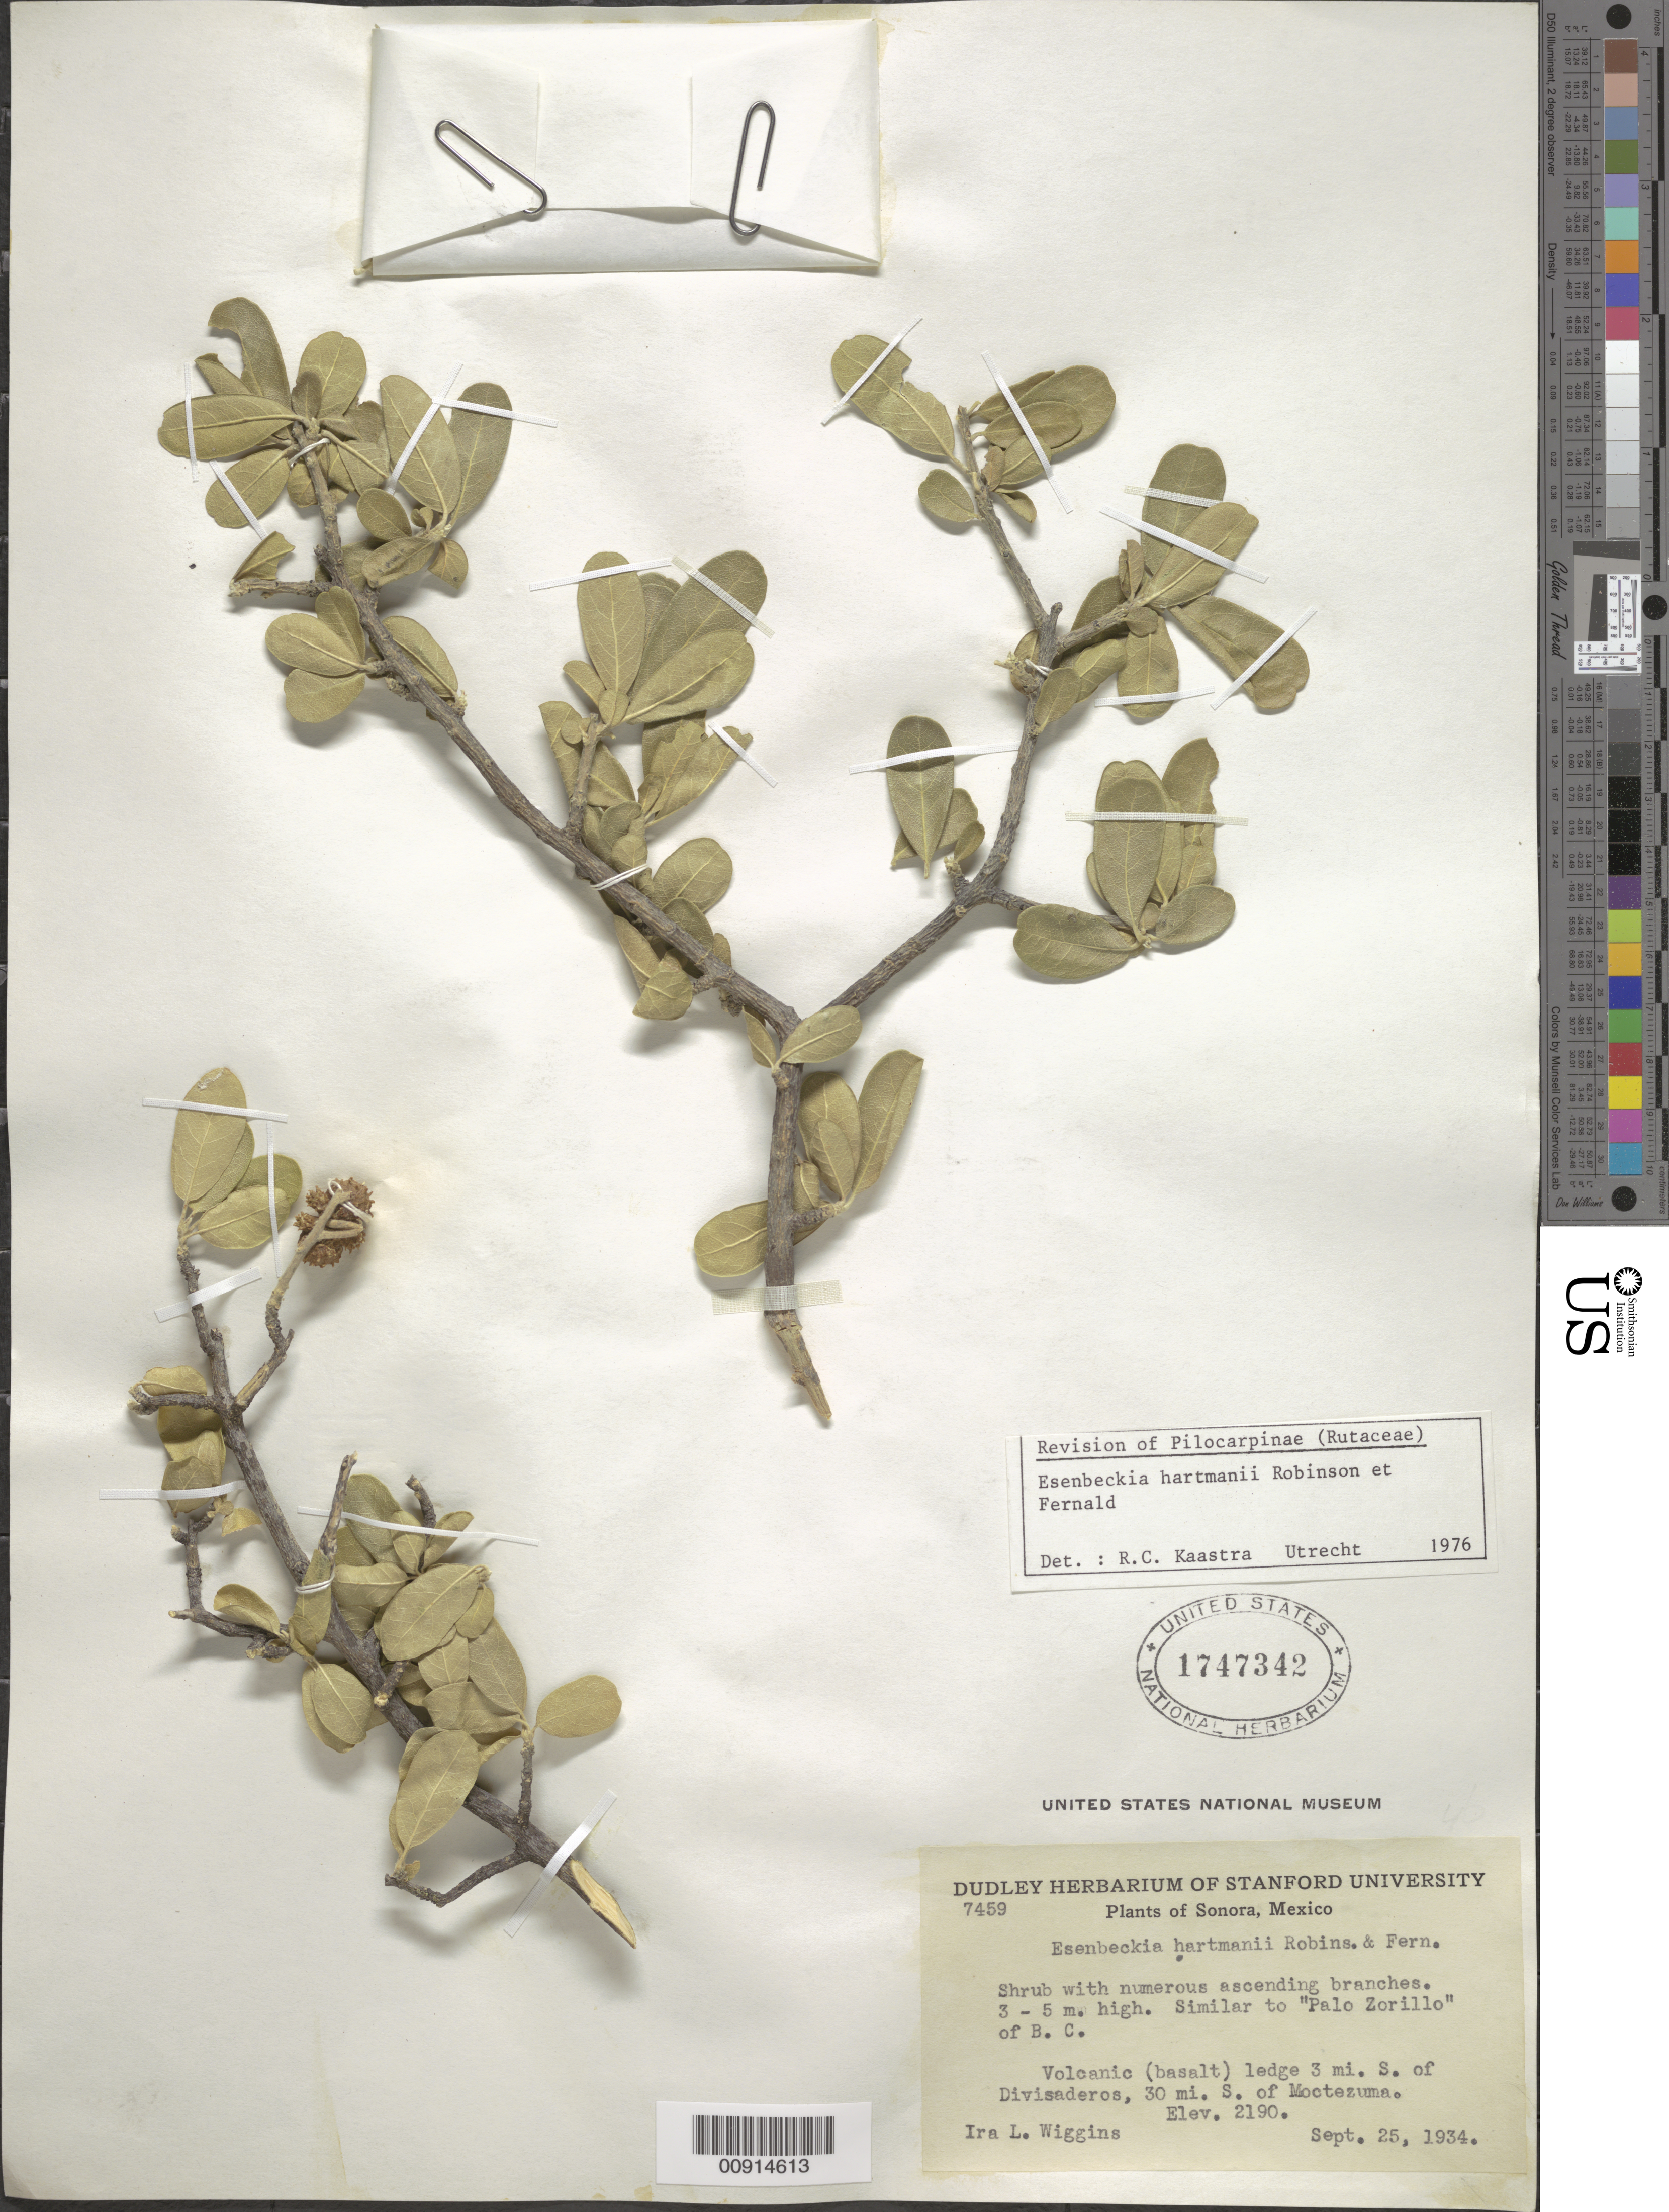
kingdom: Plantae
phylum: Tracheophyta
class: Magnoliopsida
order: Sapindales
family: Rutaceae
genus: Esenbeckia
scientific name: Esenbeckia hartmanii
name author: B.L. Rob. & Fernald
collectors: I. L. Wiggins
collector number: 7459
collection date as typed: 25 Sep 1934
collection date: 1934-09-25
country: Mexico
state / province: Sonora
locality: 3 mi. S of Divisaderos, 30 mi. S of Moctezuma.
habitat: Volcanic (basalt) ledge.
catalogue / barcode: US 1747342